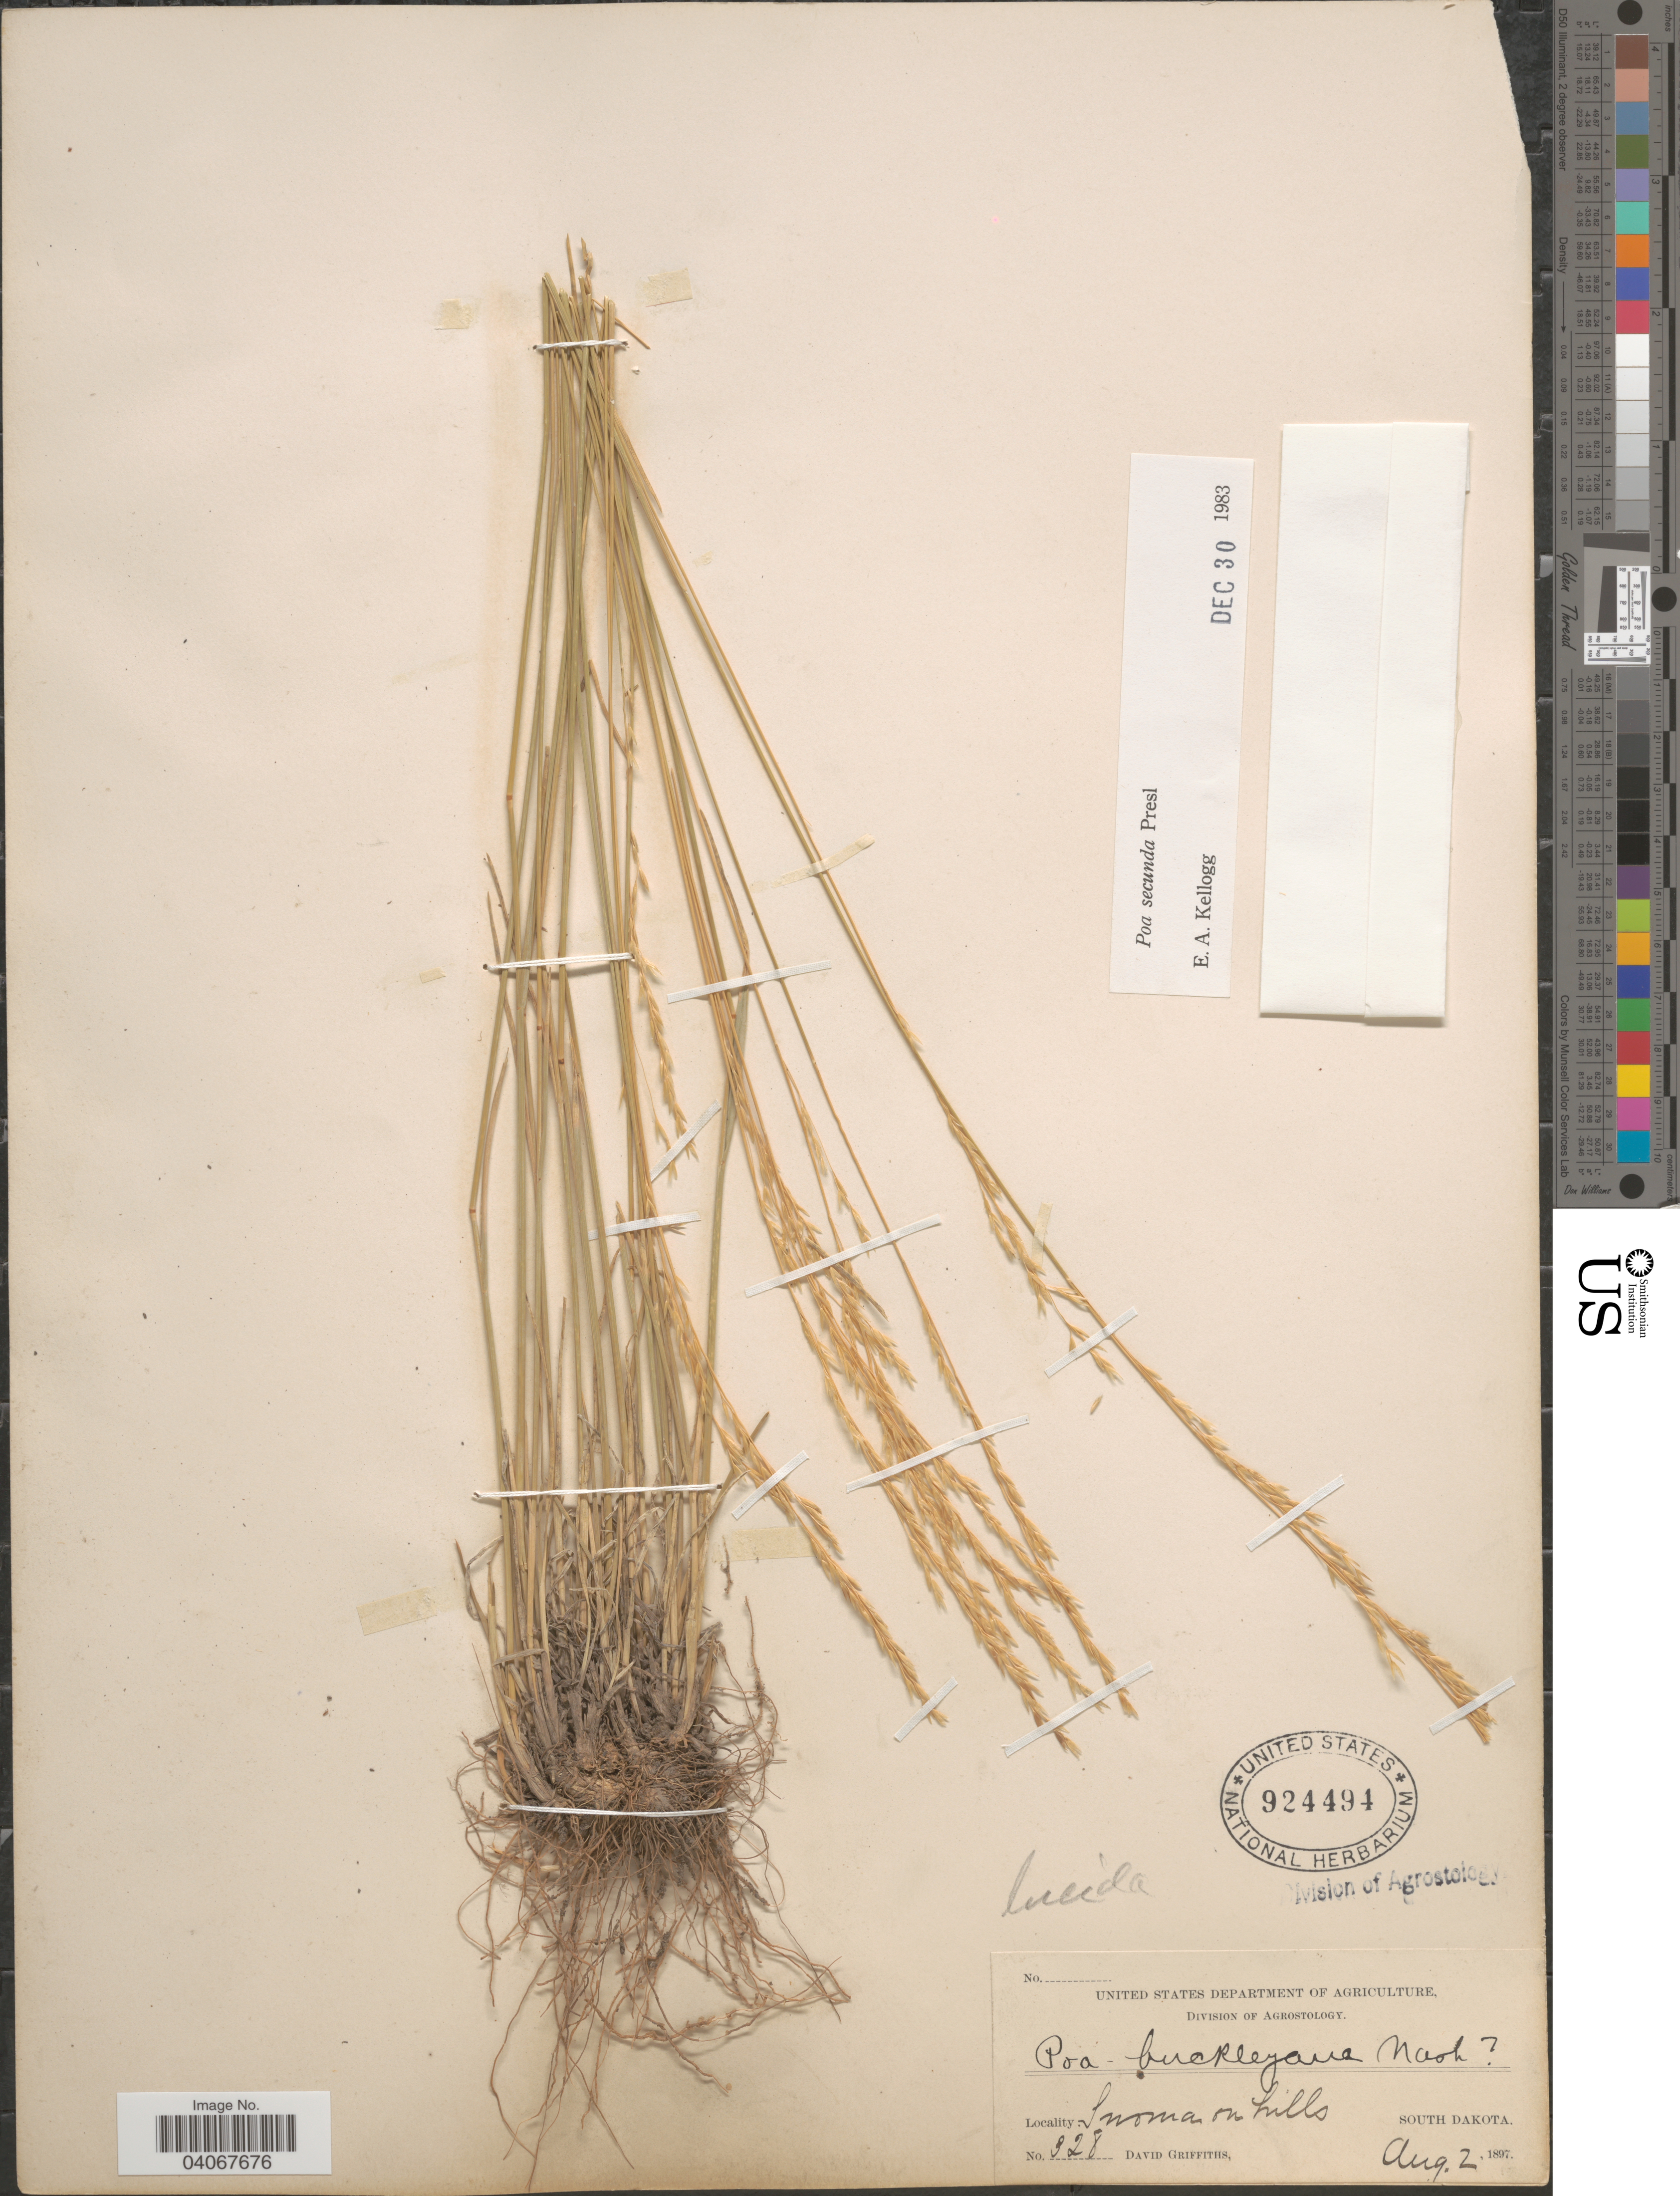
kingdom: Plantae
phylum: Tracheophyta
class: Liliopsida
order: Poales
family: Poaceae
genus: Poa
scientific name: Poa secunda subsp. secunda var. secunda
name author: J. Presl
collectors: D. Griffiths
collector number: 328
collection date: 1897-08-02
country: United States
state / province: South Dakota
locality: Snoma on hills.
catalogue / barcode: US 924494